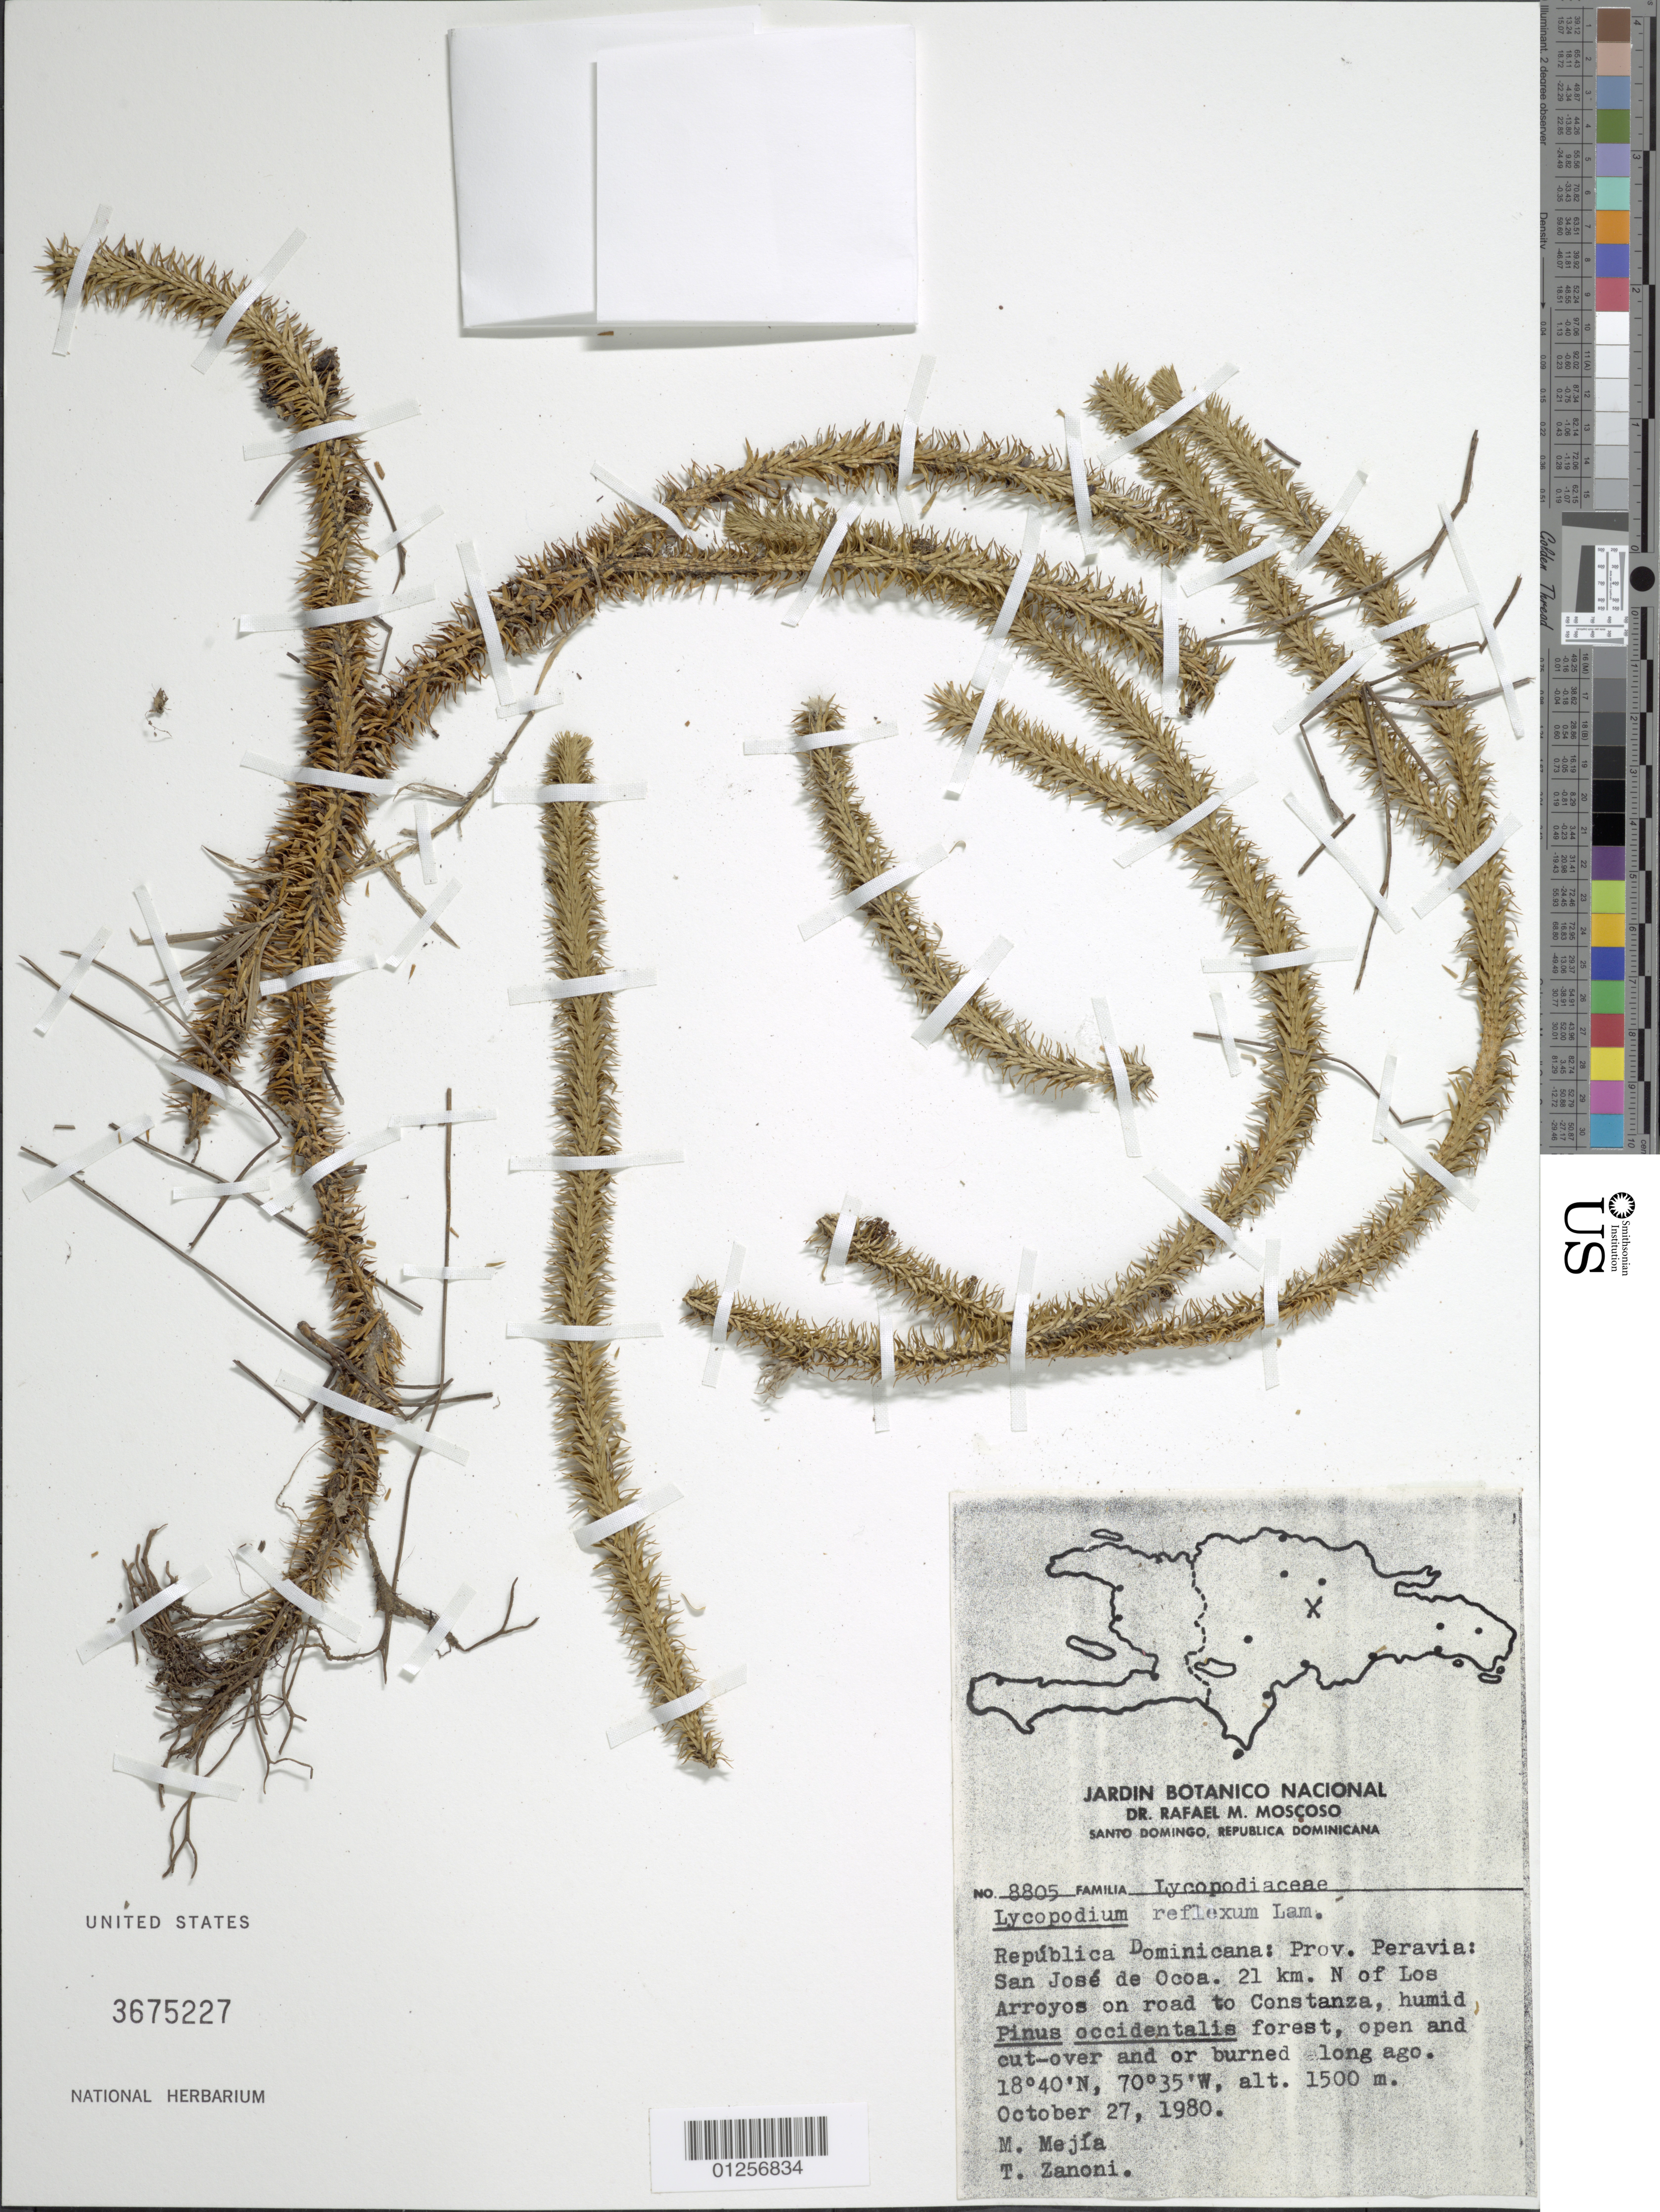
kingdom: Plantae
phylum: Tracheophyta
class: Lycopodiopsida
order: Lycopodiales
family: Lycopodiaceae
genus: Phlegmariurus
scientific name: Phlegmariurus reflexus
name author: (Lam.) B. Øllg.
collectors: M. Mejia & T. A. Zanoni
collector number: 8805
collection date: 1980-10-27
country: Dominican Republic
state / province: Peravia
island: Hispaniola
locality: San José de Ocoa, 21 km N of Los Arroyos on road to Constanza.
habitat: Humid Pinus occidentalis forest, open and cut-over and/or burned long ago.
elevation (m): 1500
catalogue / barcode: US 3675227